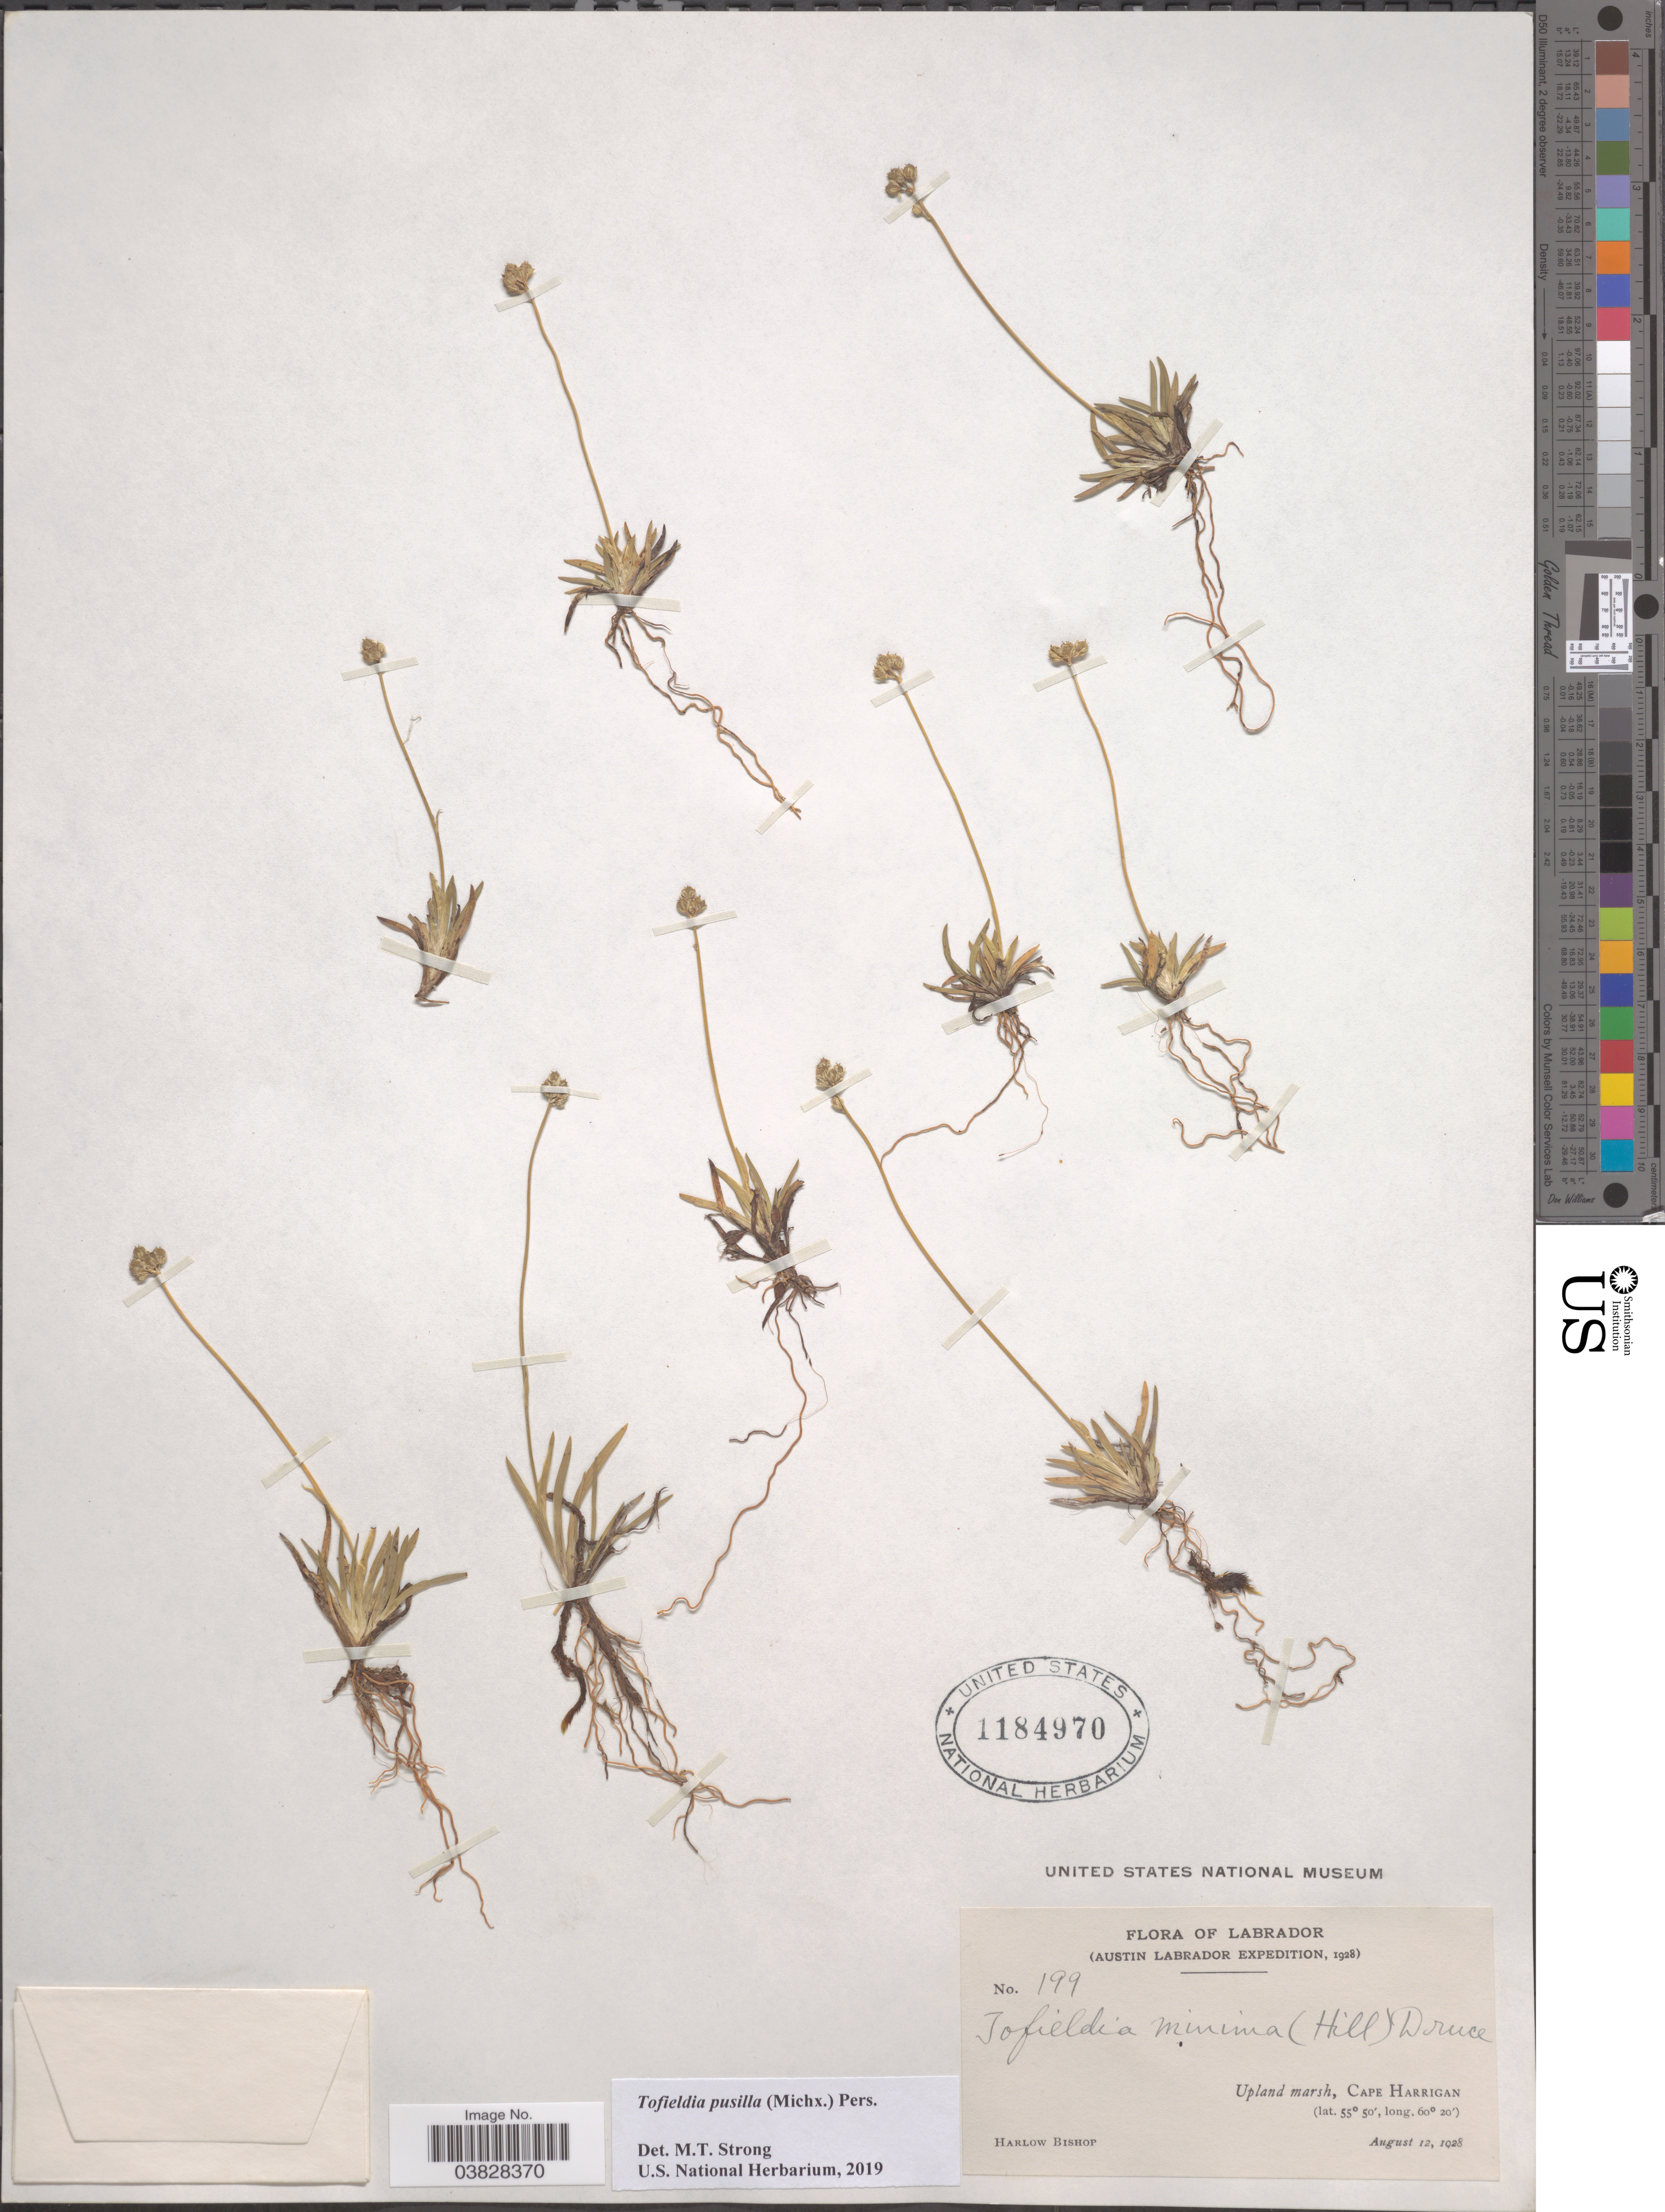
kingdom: Plantae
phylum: Tracheophyta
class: Liliopsida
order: Alismatales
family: Tofieldiaceae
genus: Tofieldia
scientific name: Tofieldia pusilla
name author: (Michx.) Pers.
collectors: H. Bishop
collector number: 199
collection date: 1928-08-12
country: Canada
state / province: Newfoundland and Labrador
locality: Labrador. Cape Harrigan.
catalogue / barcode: US 1184970